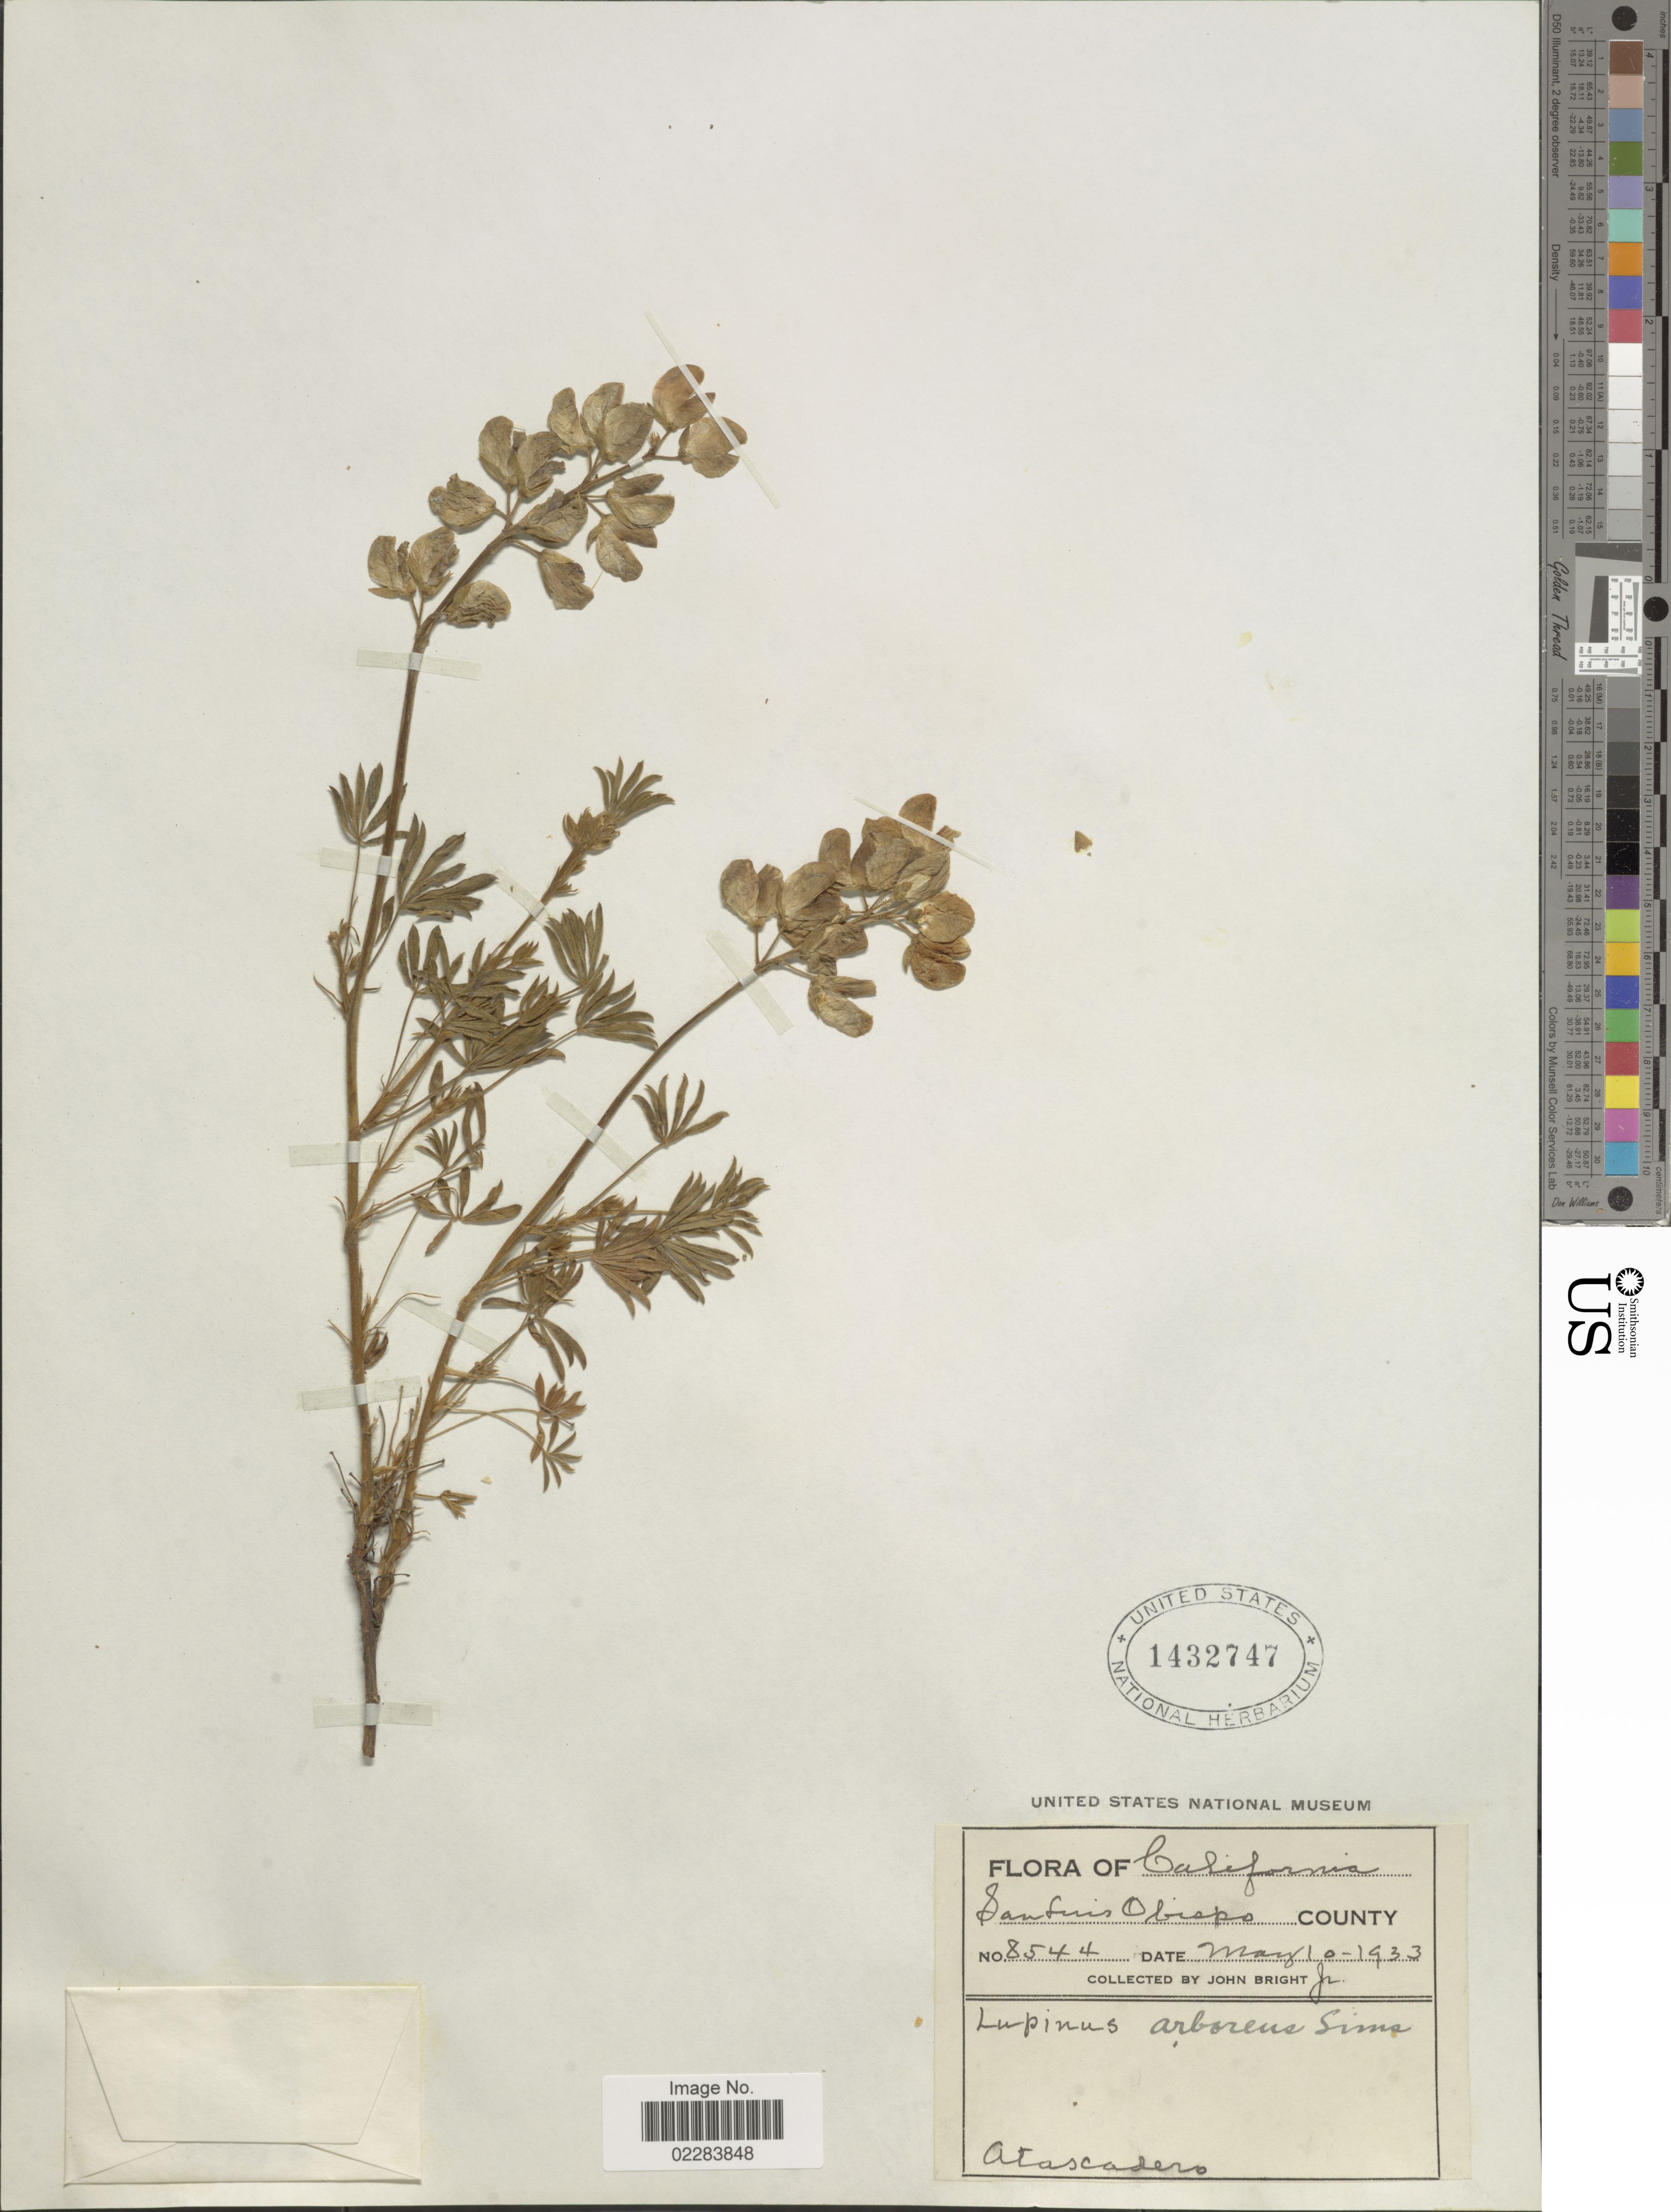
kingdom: Plantae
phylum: Tracheophyta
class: Magnoliopsida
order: Fabales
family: Fabaceae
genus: Lupinus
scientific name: Lupinus arboreus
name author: Sims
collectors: J. Bright Jr.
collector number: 8544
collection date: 1933-05-10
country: United States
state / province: California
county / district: San Luis Obispo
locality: San Luis Obispo County. Atascadero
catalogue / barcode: US 1432747